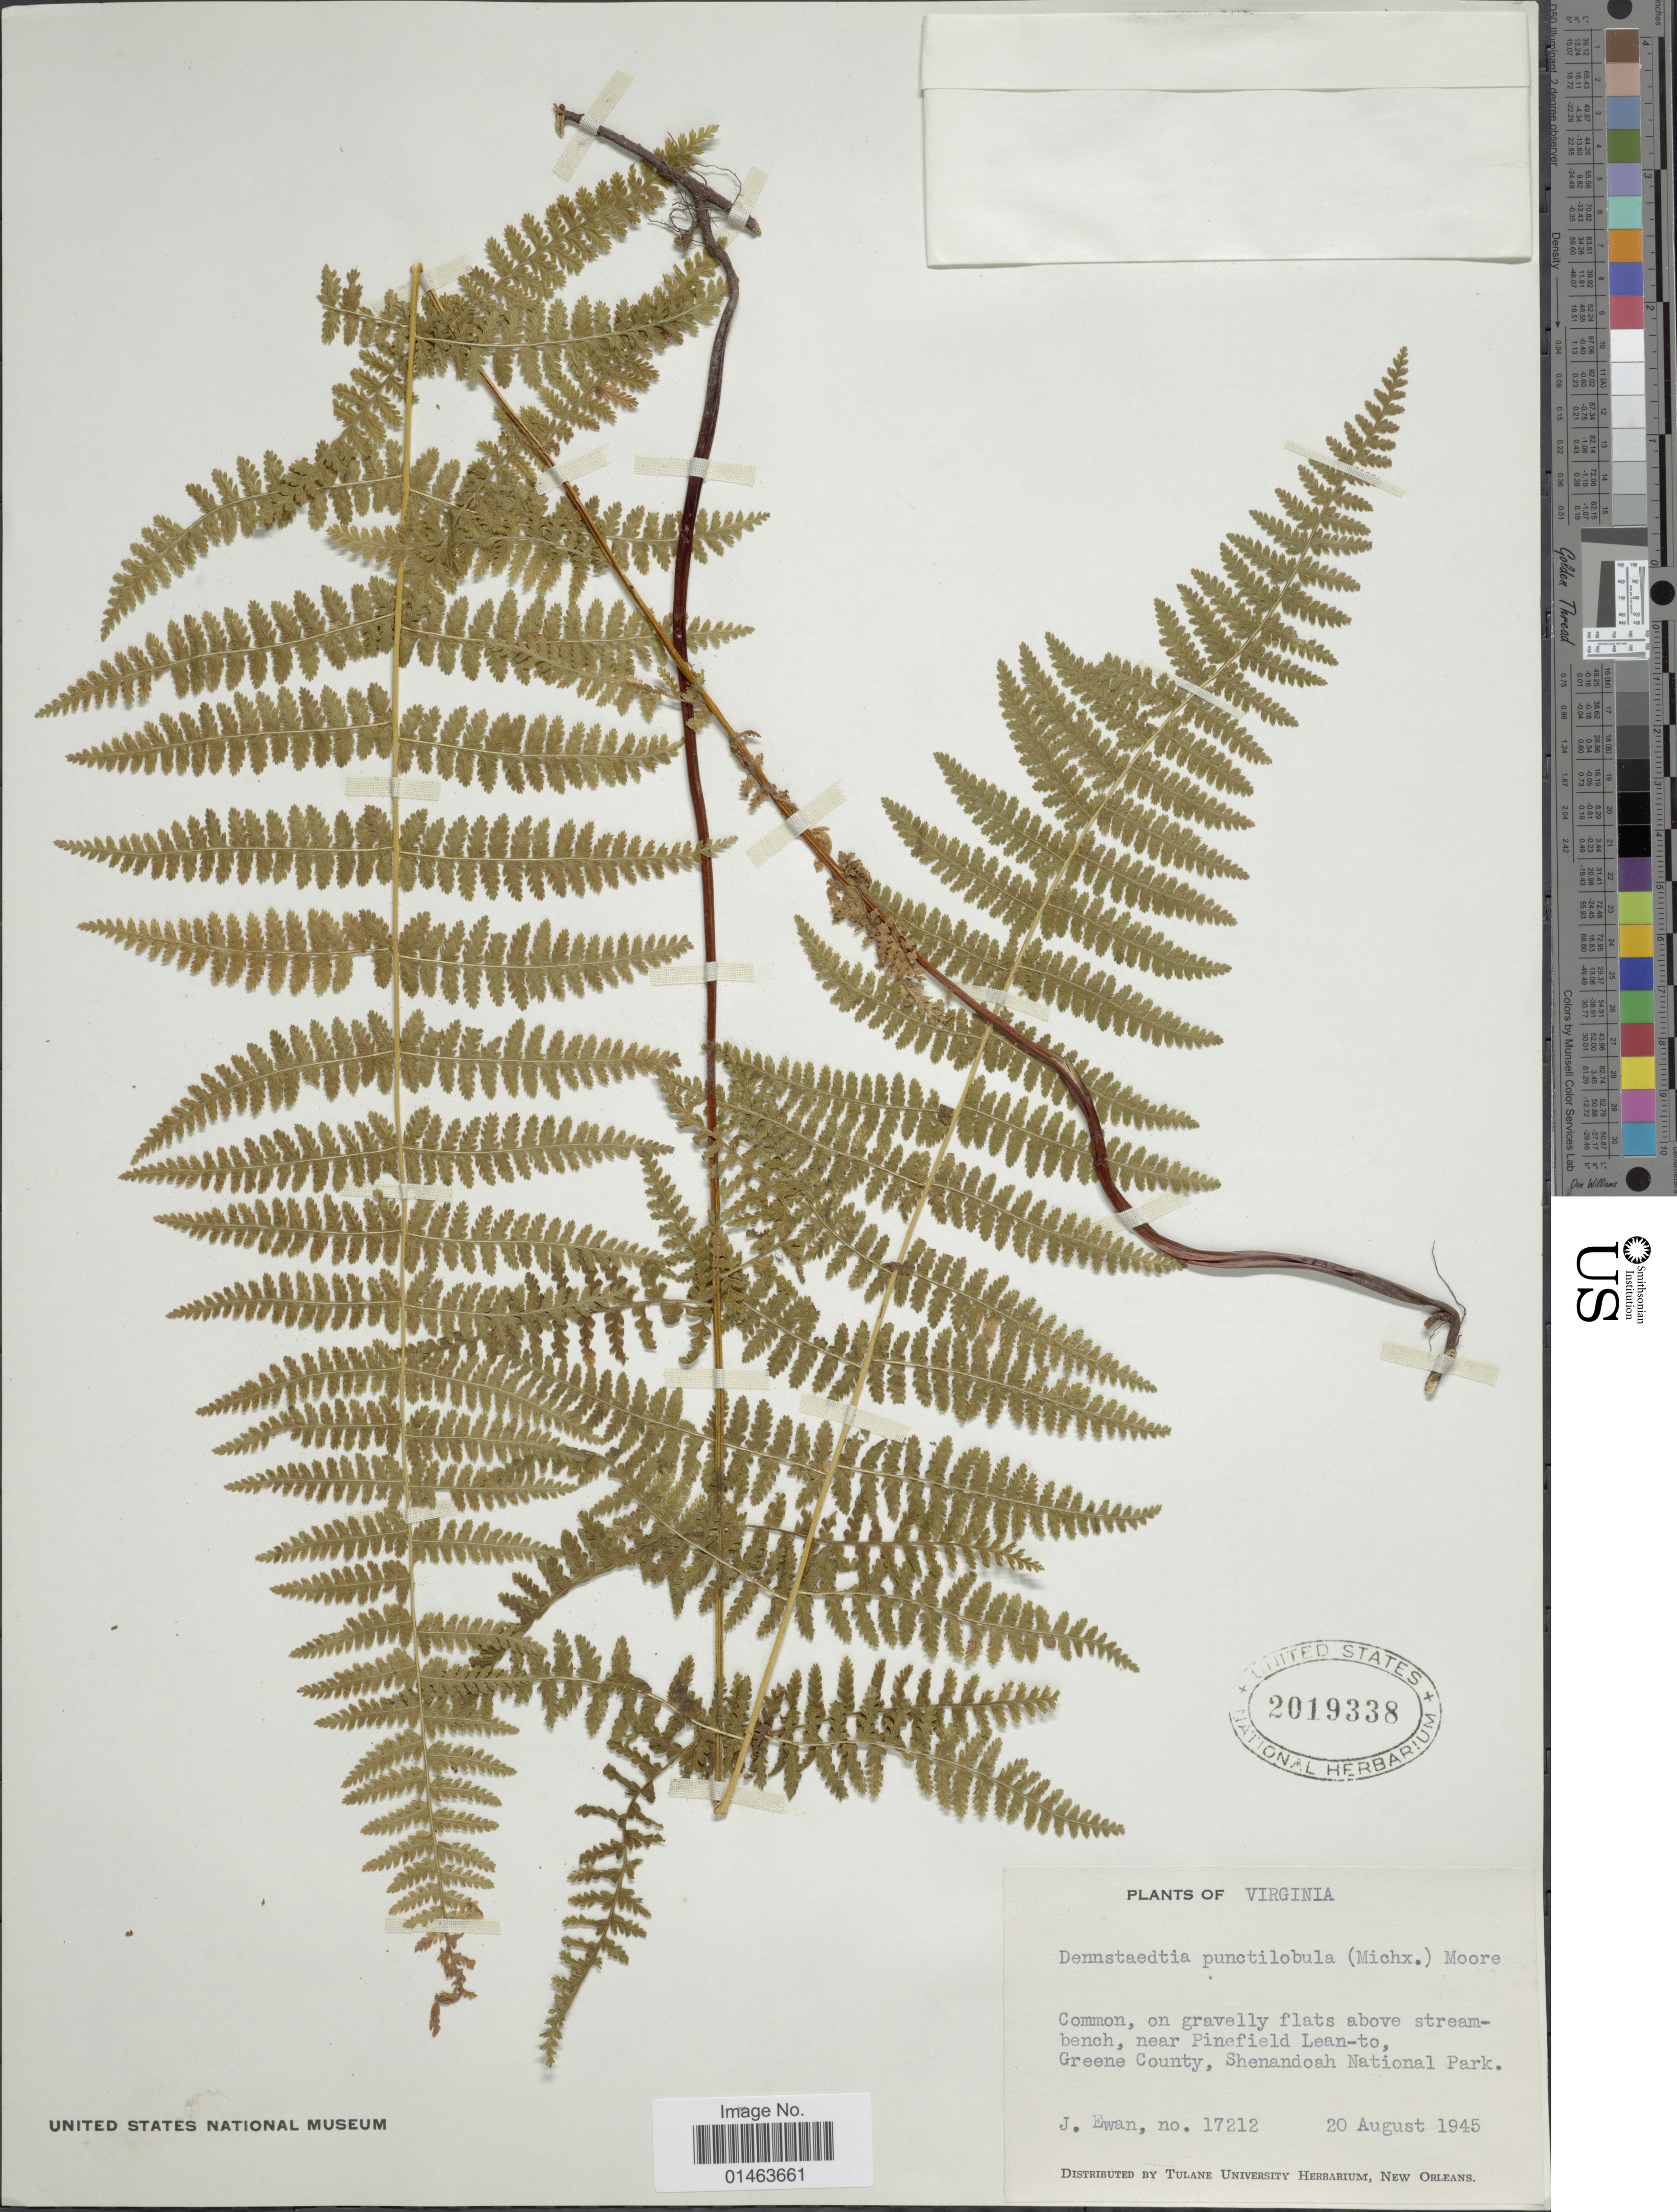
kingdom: Plantae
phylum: Tracheophyta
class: Polypodiopsida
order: Polypodiales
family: Dennstaedtiaceae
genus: Dennstaedtia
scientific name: Dennstaedtia punctilobula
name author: (Michx.) T. Moore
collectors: J. A. Ewan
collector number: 17212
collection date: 1945-08-20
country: United States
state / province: Virginia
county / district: Greene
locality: On gravelly flats above streambench, near Pinefield Lean-to, Green County, Shenandoah National Park.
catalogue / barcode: US 2019338